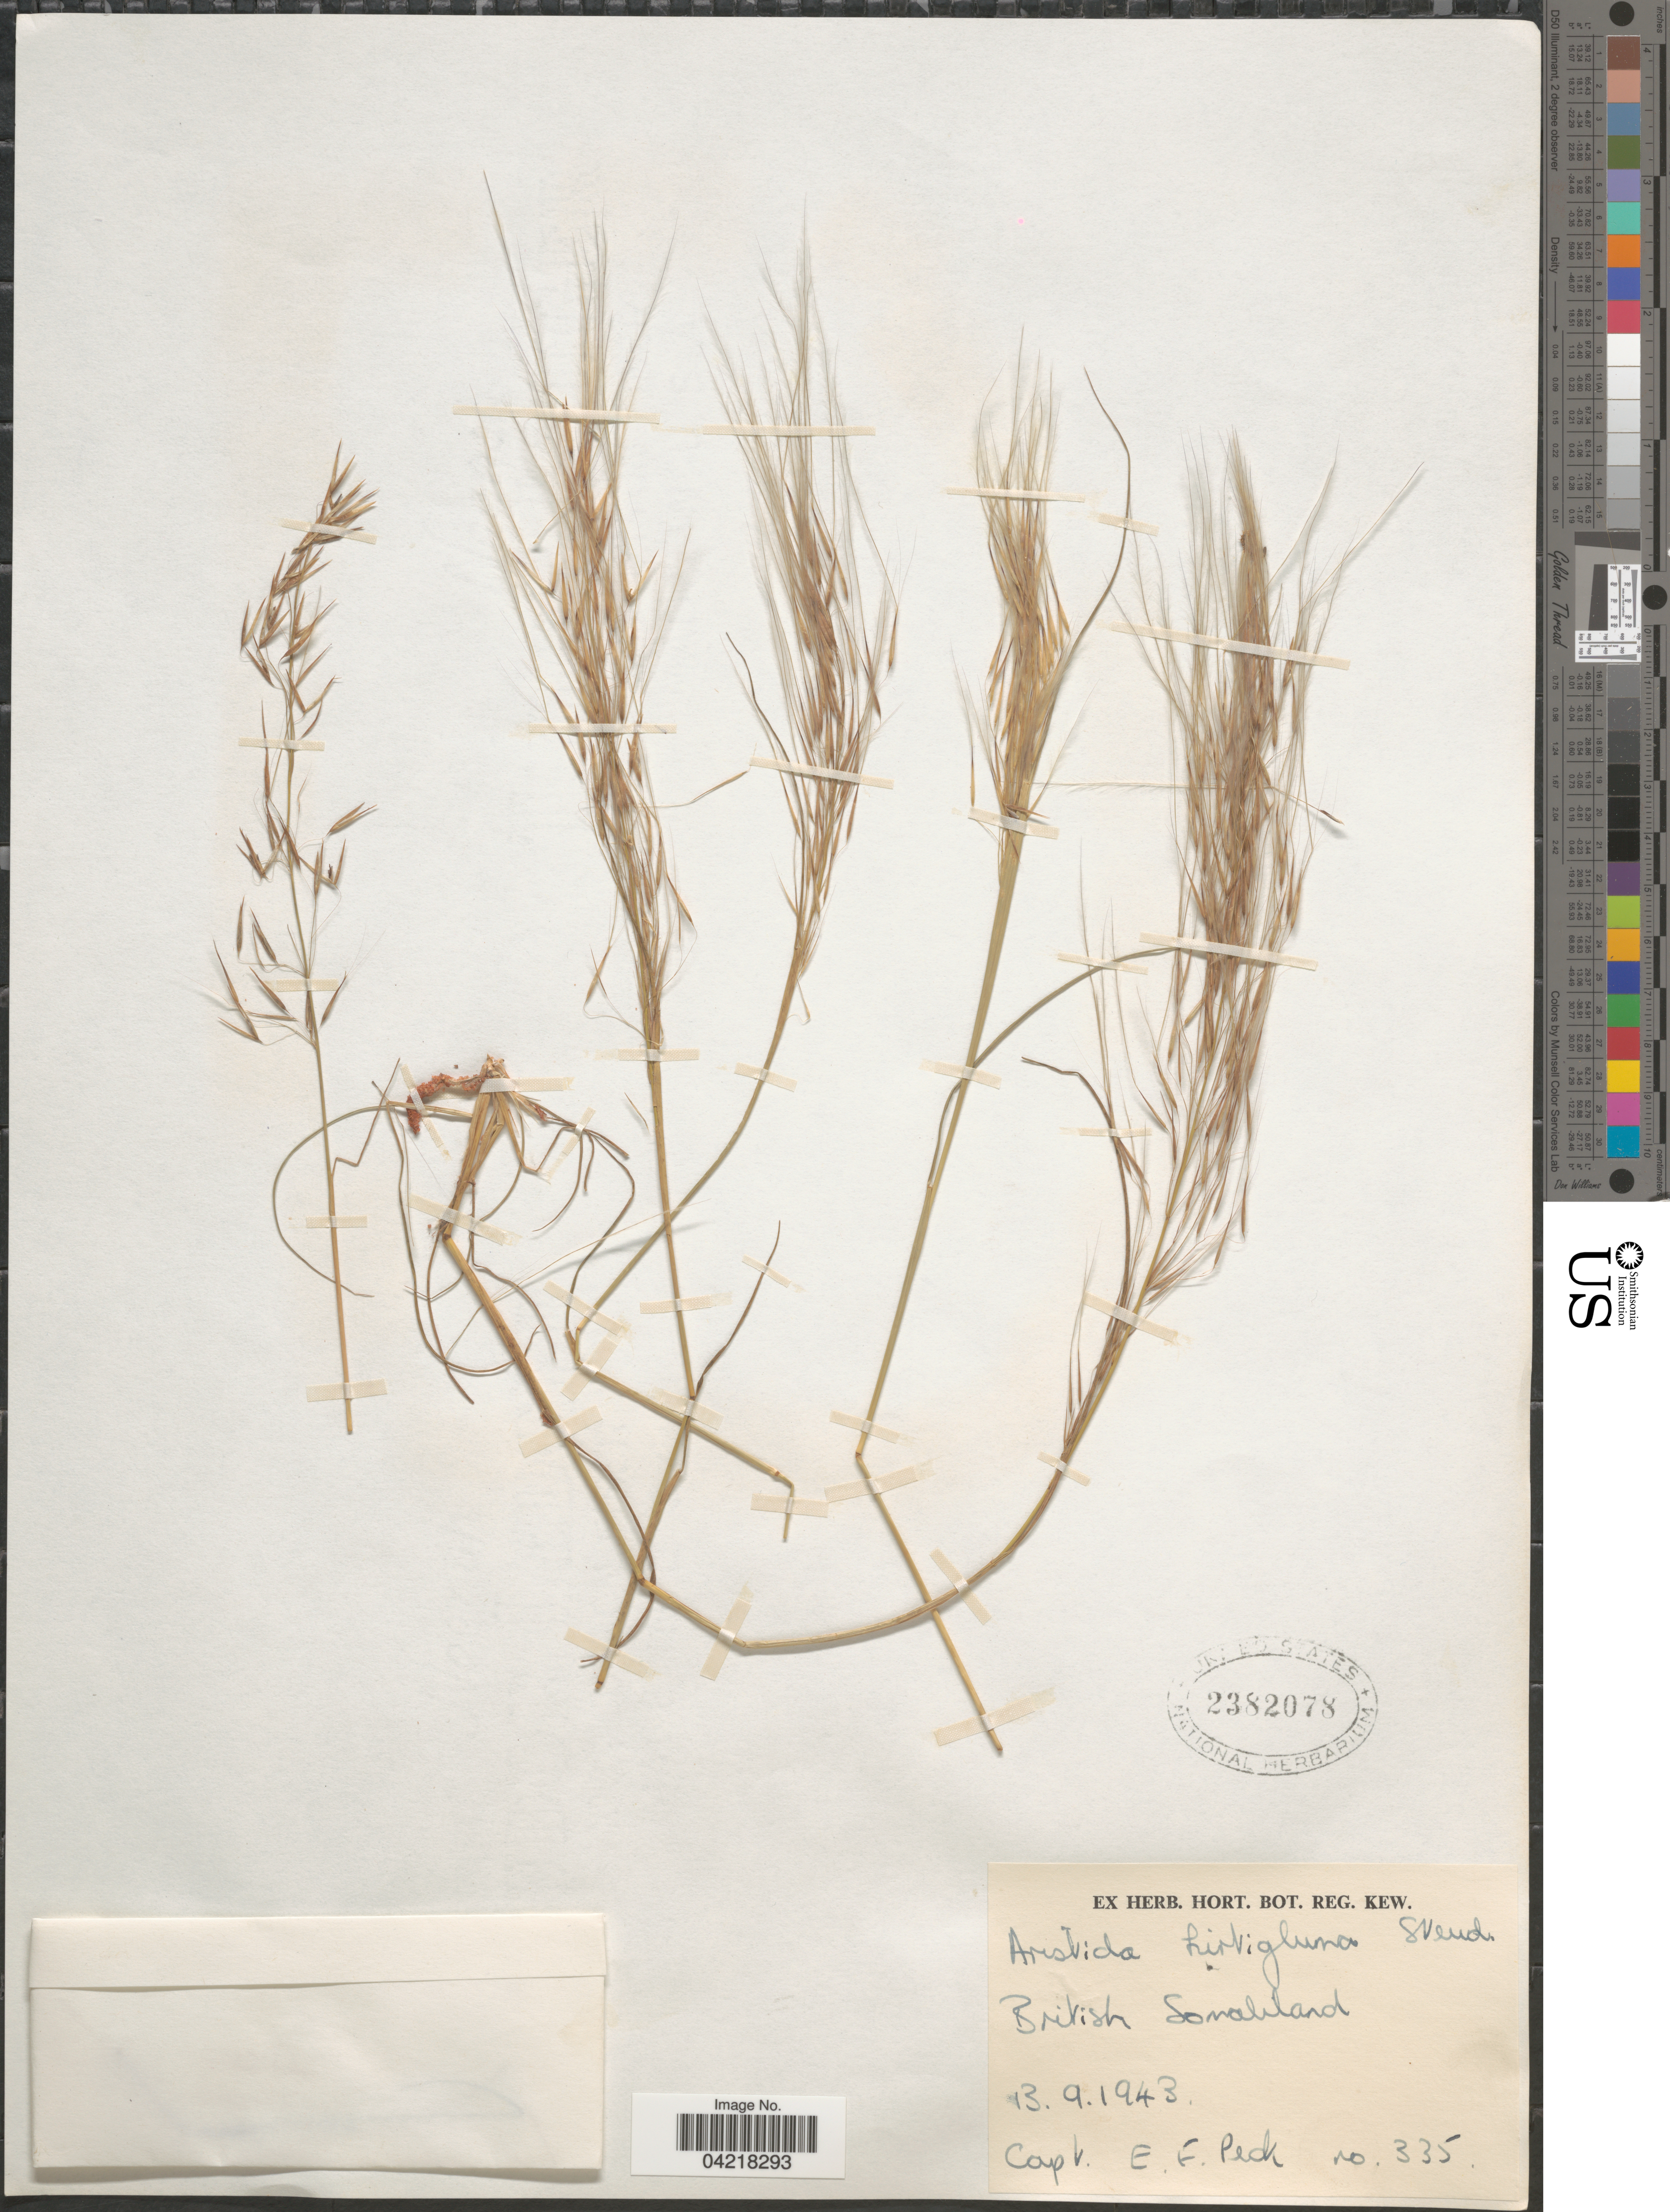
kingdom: Plantae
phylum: Tracheophyta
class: Liliopsida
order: Poales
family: Poaceae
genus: Stipagrostis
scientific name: Stipagrostis hirtigluma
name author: (Steud. ex Trin. & Rupr.) De Winter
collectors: E. Peck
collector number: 335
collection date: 1943-09-13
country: Somalia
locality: British Somaliland.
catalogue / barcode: US 2382078